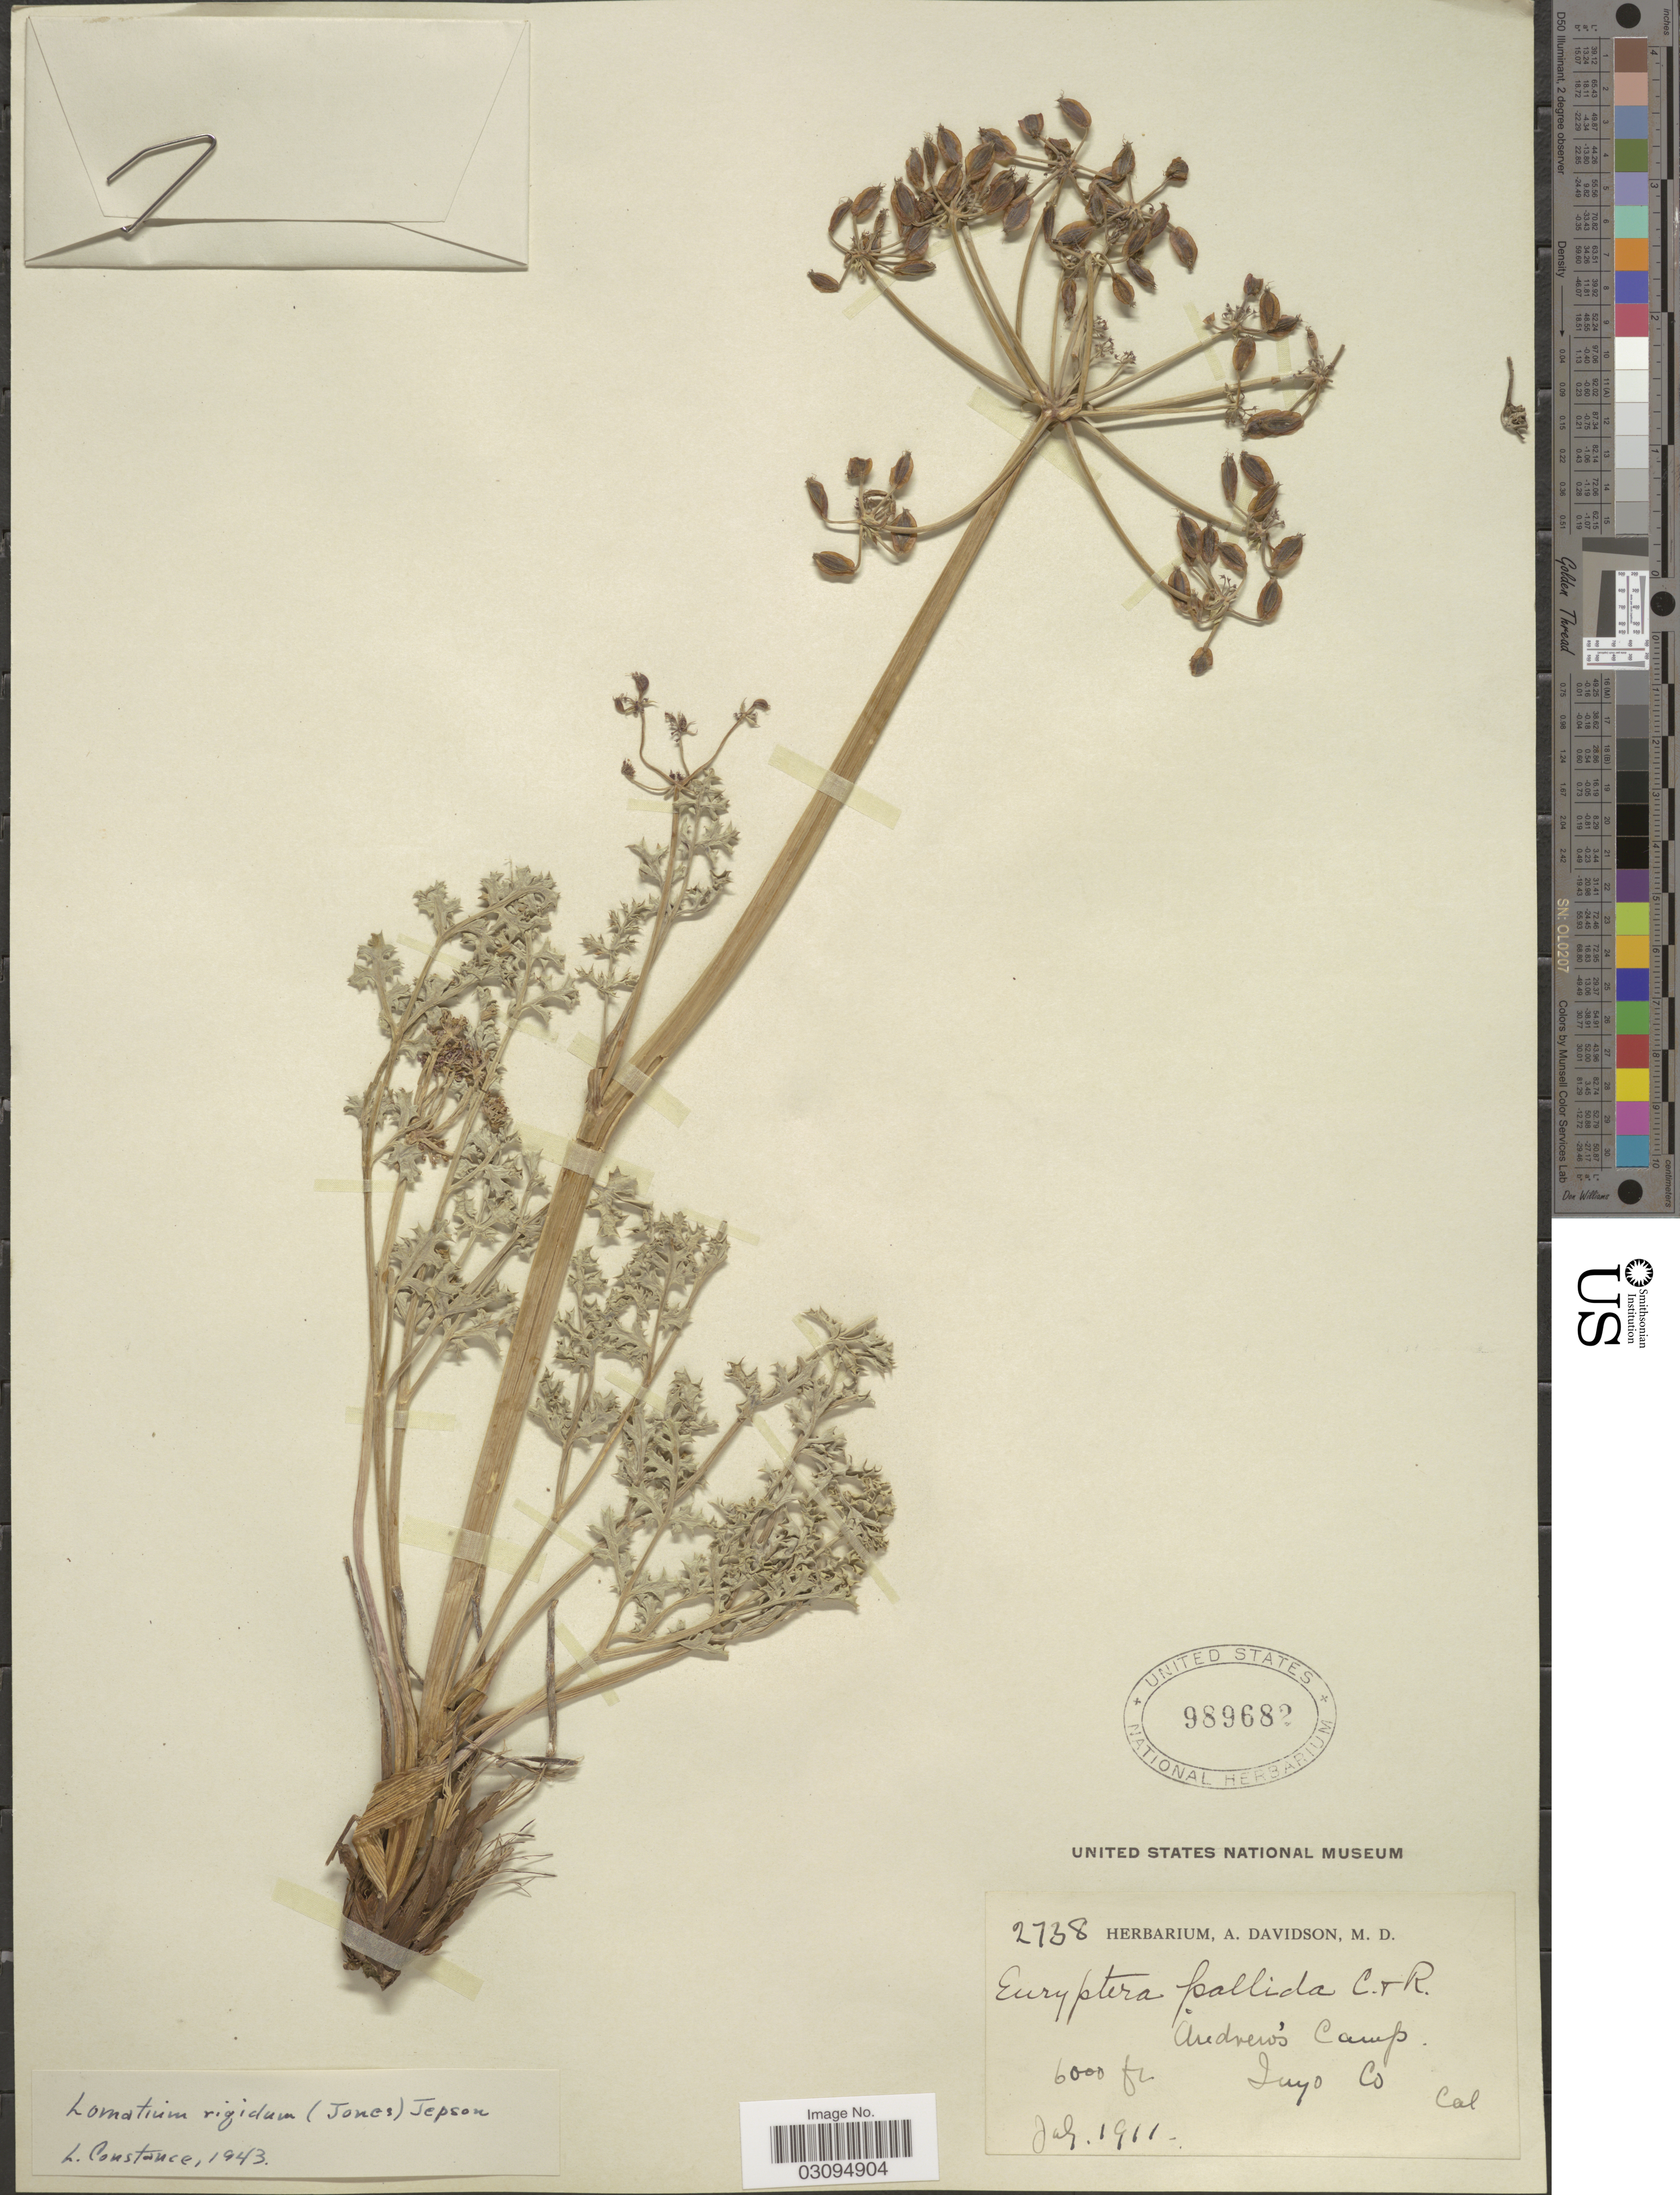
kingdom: Plantae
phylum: Tracheophyta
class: Magnoliopsida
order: Apiales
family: Apiaceae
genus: Lomatium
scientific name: Lomatium rigidum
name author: (M.E. Jones) Jeps.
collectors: ex herb. A. Davidson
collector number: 2738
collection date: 1911-07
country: United States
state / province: California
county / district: Inyo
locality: Andrew's Camp, Inyo Co.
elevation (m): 1829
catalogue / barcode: US 989682